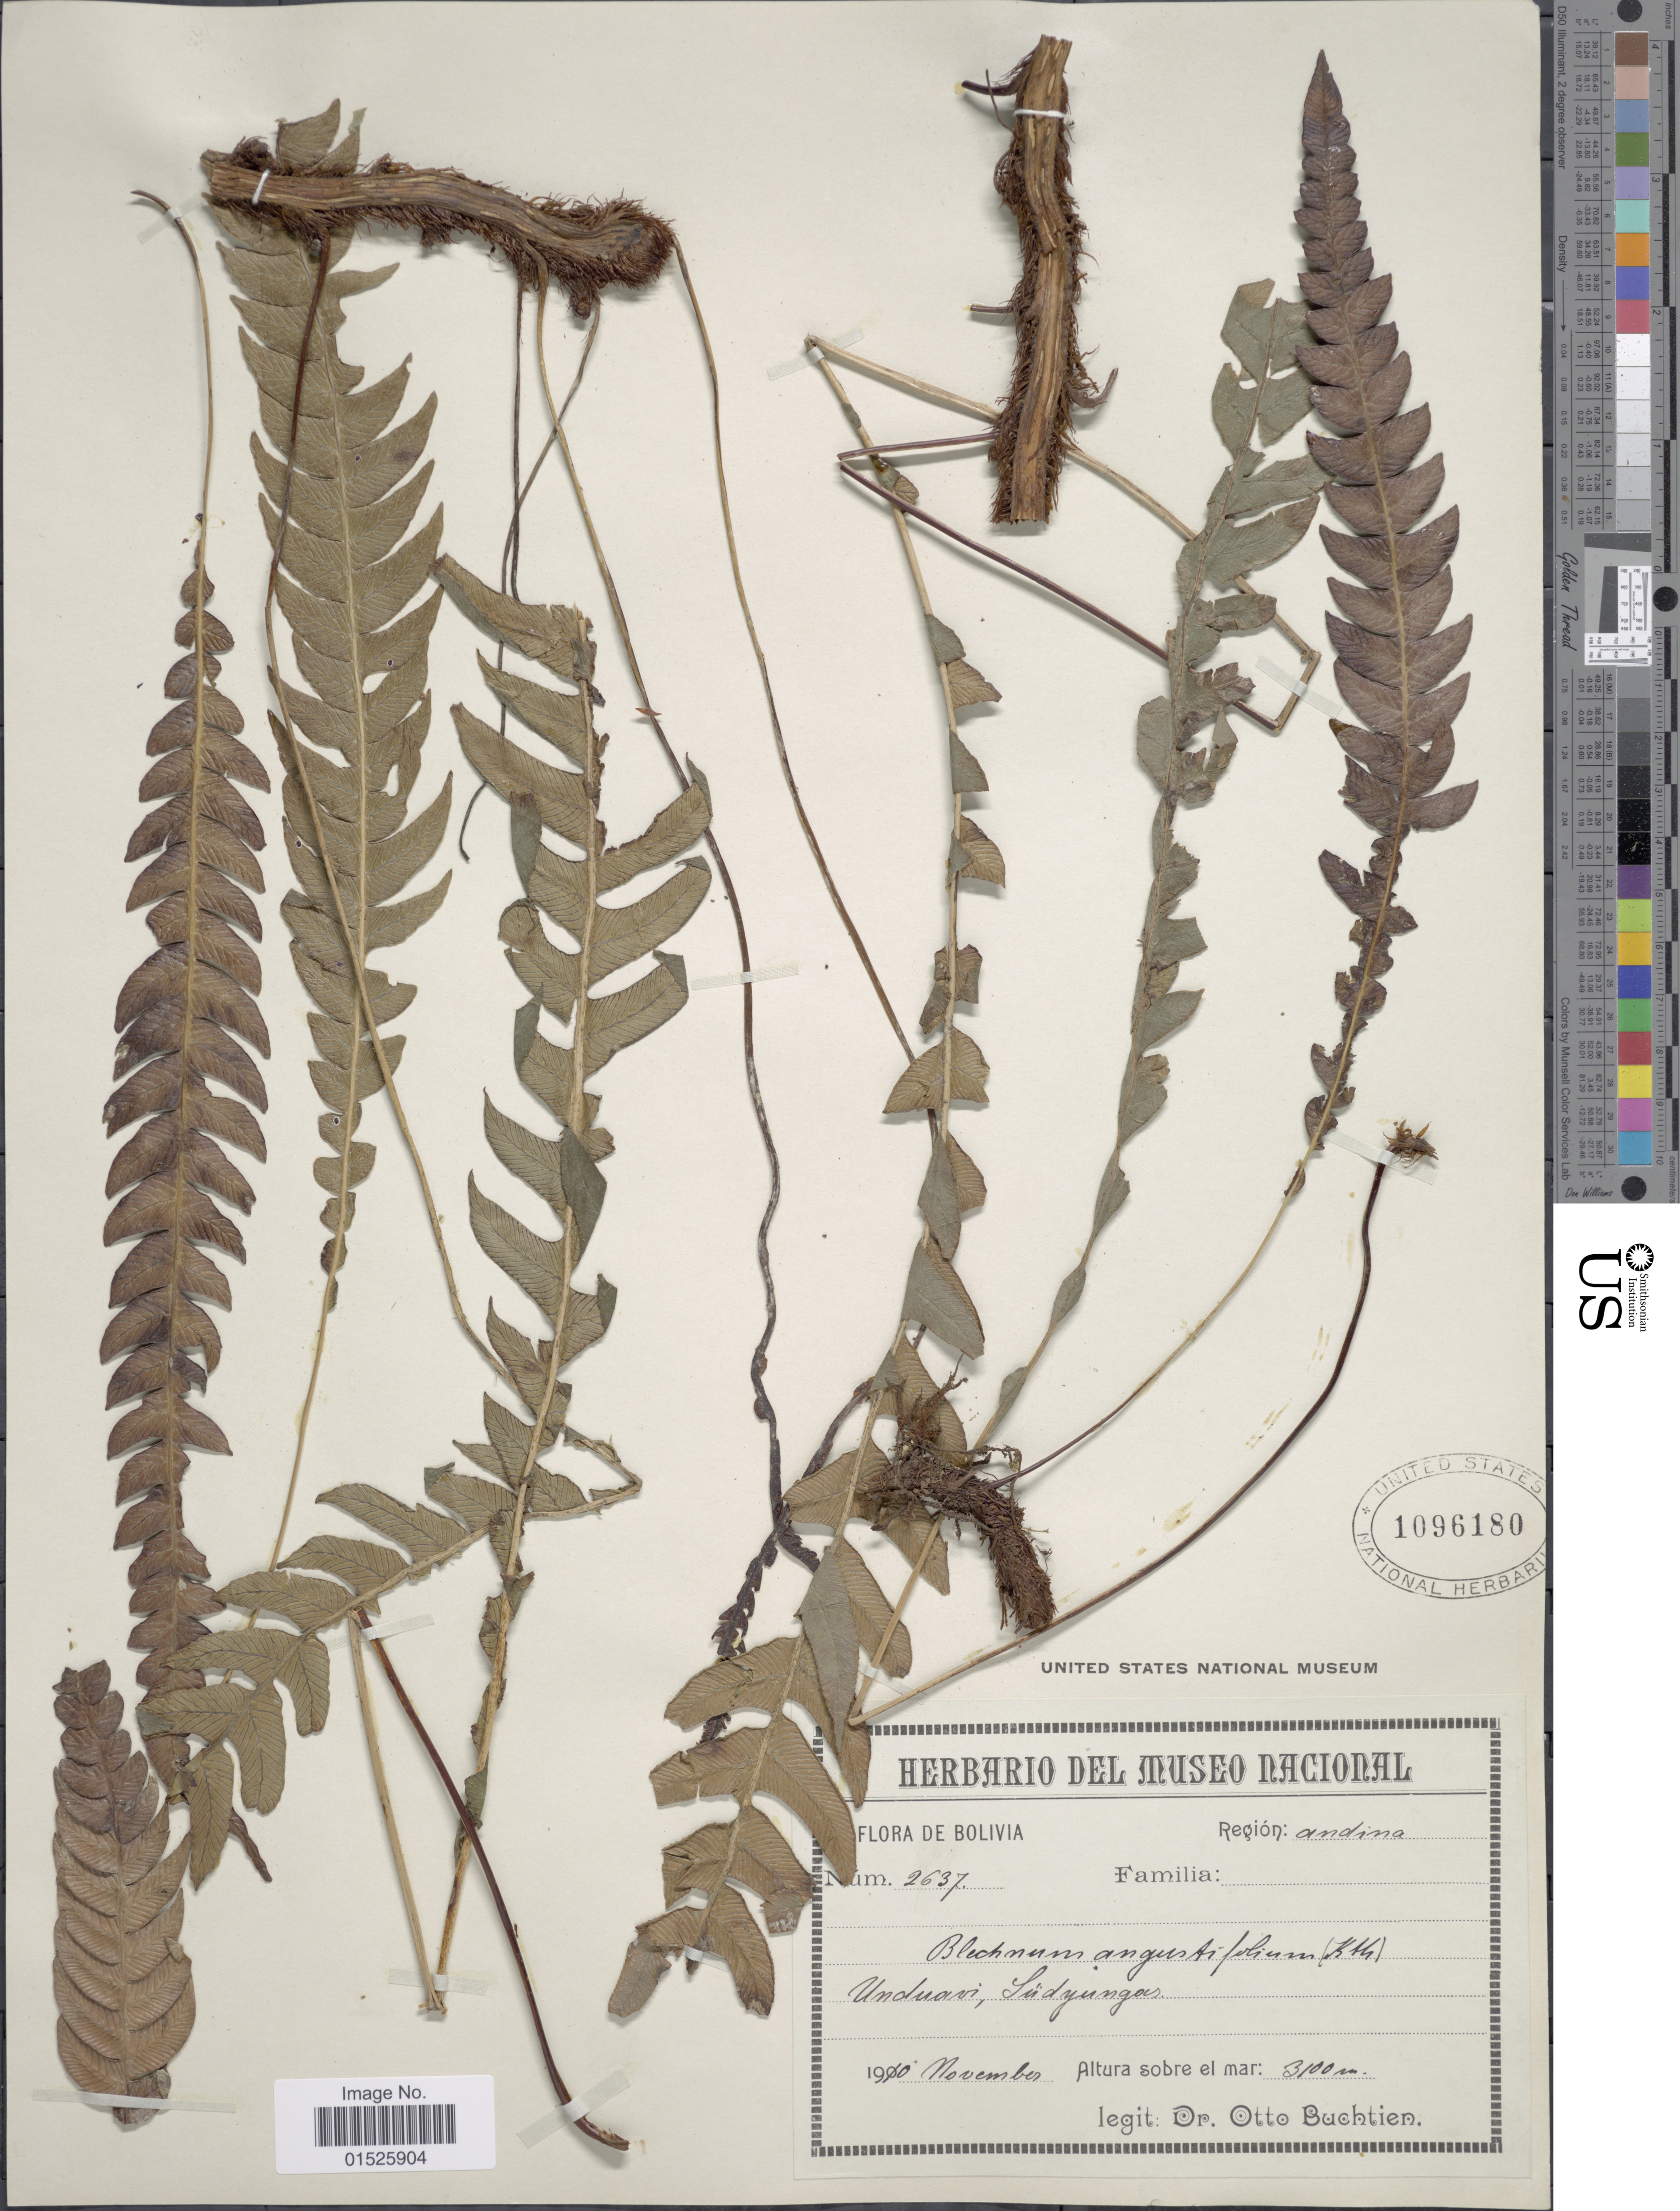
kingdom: Plantae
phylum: Tracheophyta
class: Polypodiopsida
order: Polypodiales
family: Blechnaceae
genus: Blechnum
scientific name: Blechnum fragile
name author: (Liebm.) C.V. Morton & Lellinger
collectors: O. Buchtien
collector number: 2637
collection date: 1910-11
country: Bolivia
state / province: La Paz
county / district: Sud Yungas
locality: Región: andina. Unduavi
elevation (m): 3100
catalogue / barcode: US 1096180